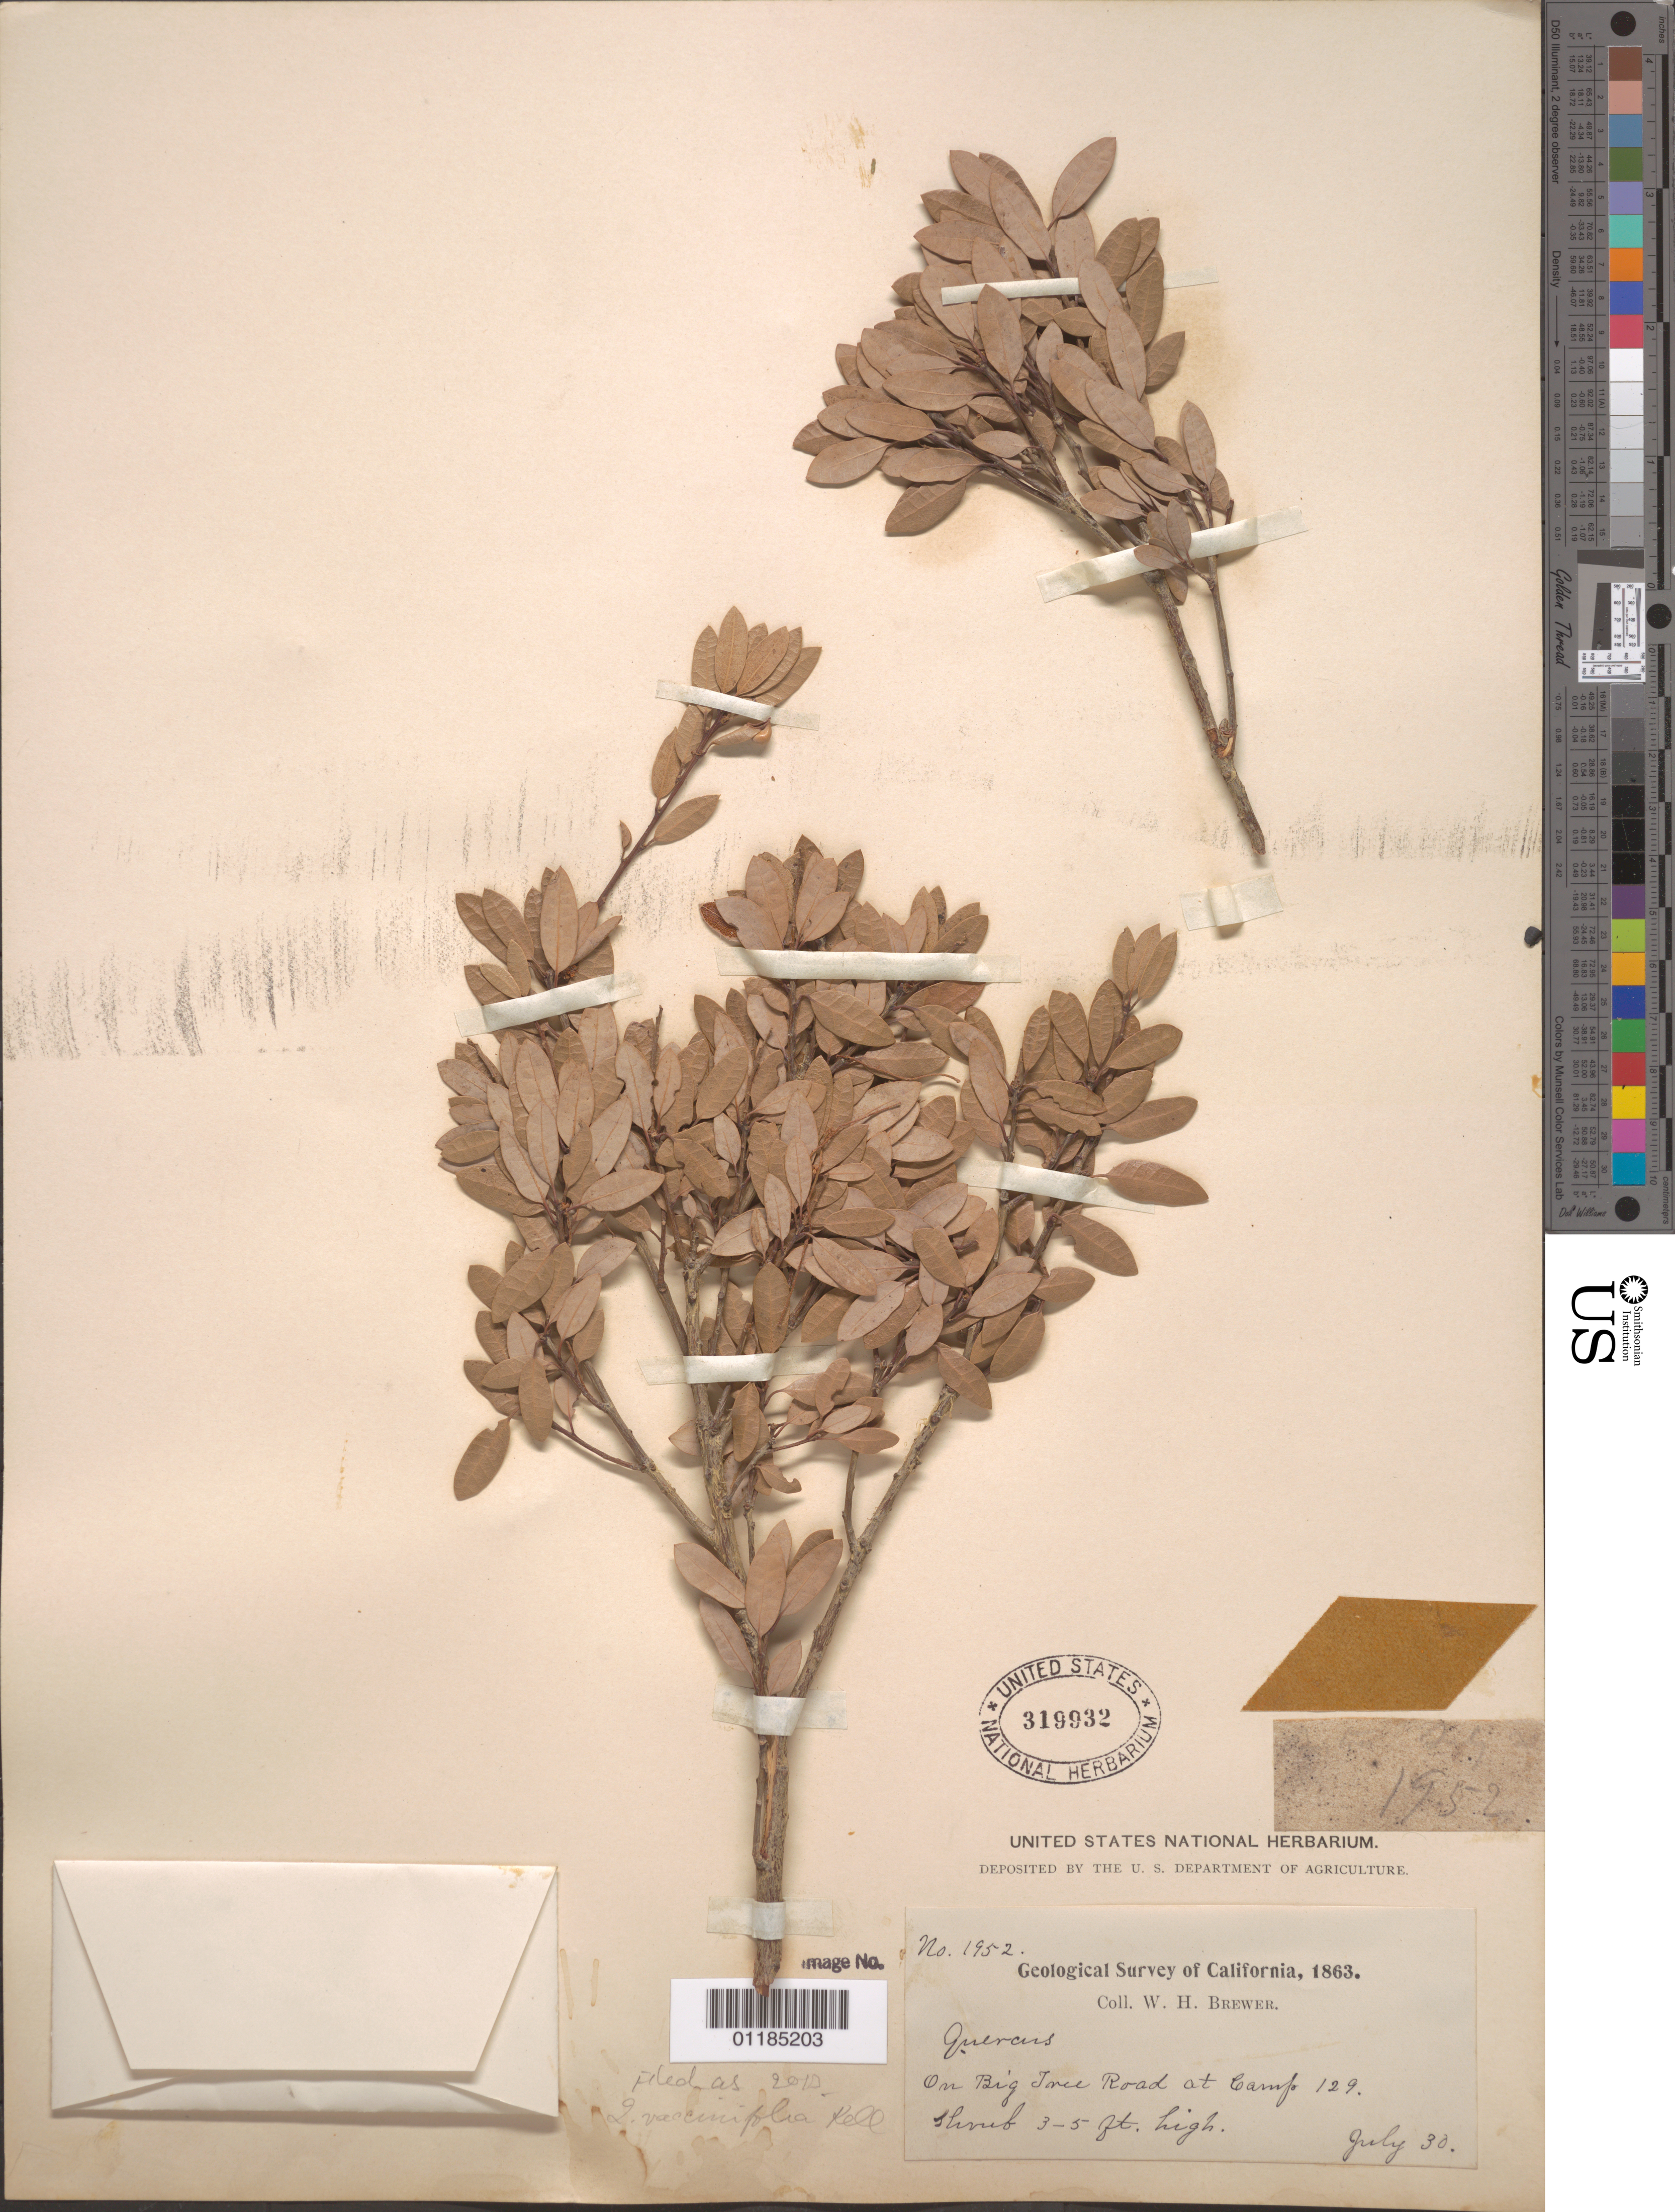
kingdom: Plantae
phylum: Tracheophyta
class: Magnoliopsida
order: Fagales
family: Fagaceae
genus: Quercus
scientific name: Quercus vacciniifolia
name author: Kellogg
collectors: W. H. Brewer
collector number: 1952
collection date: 1863-07-30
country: United States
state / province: California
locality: at Camp129, on Big Tree Road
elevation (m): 1829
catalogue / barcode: US 319932